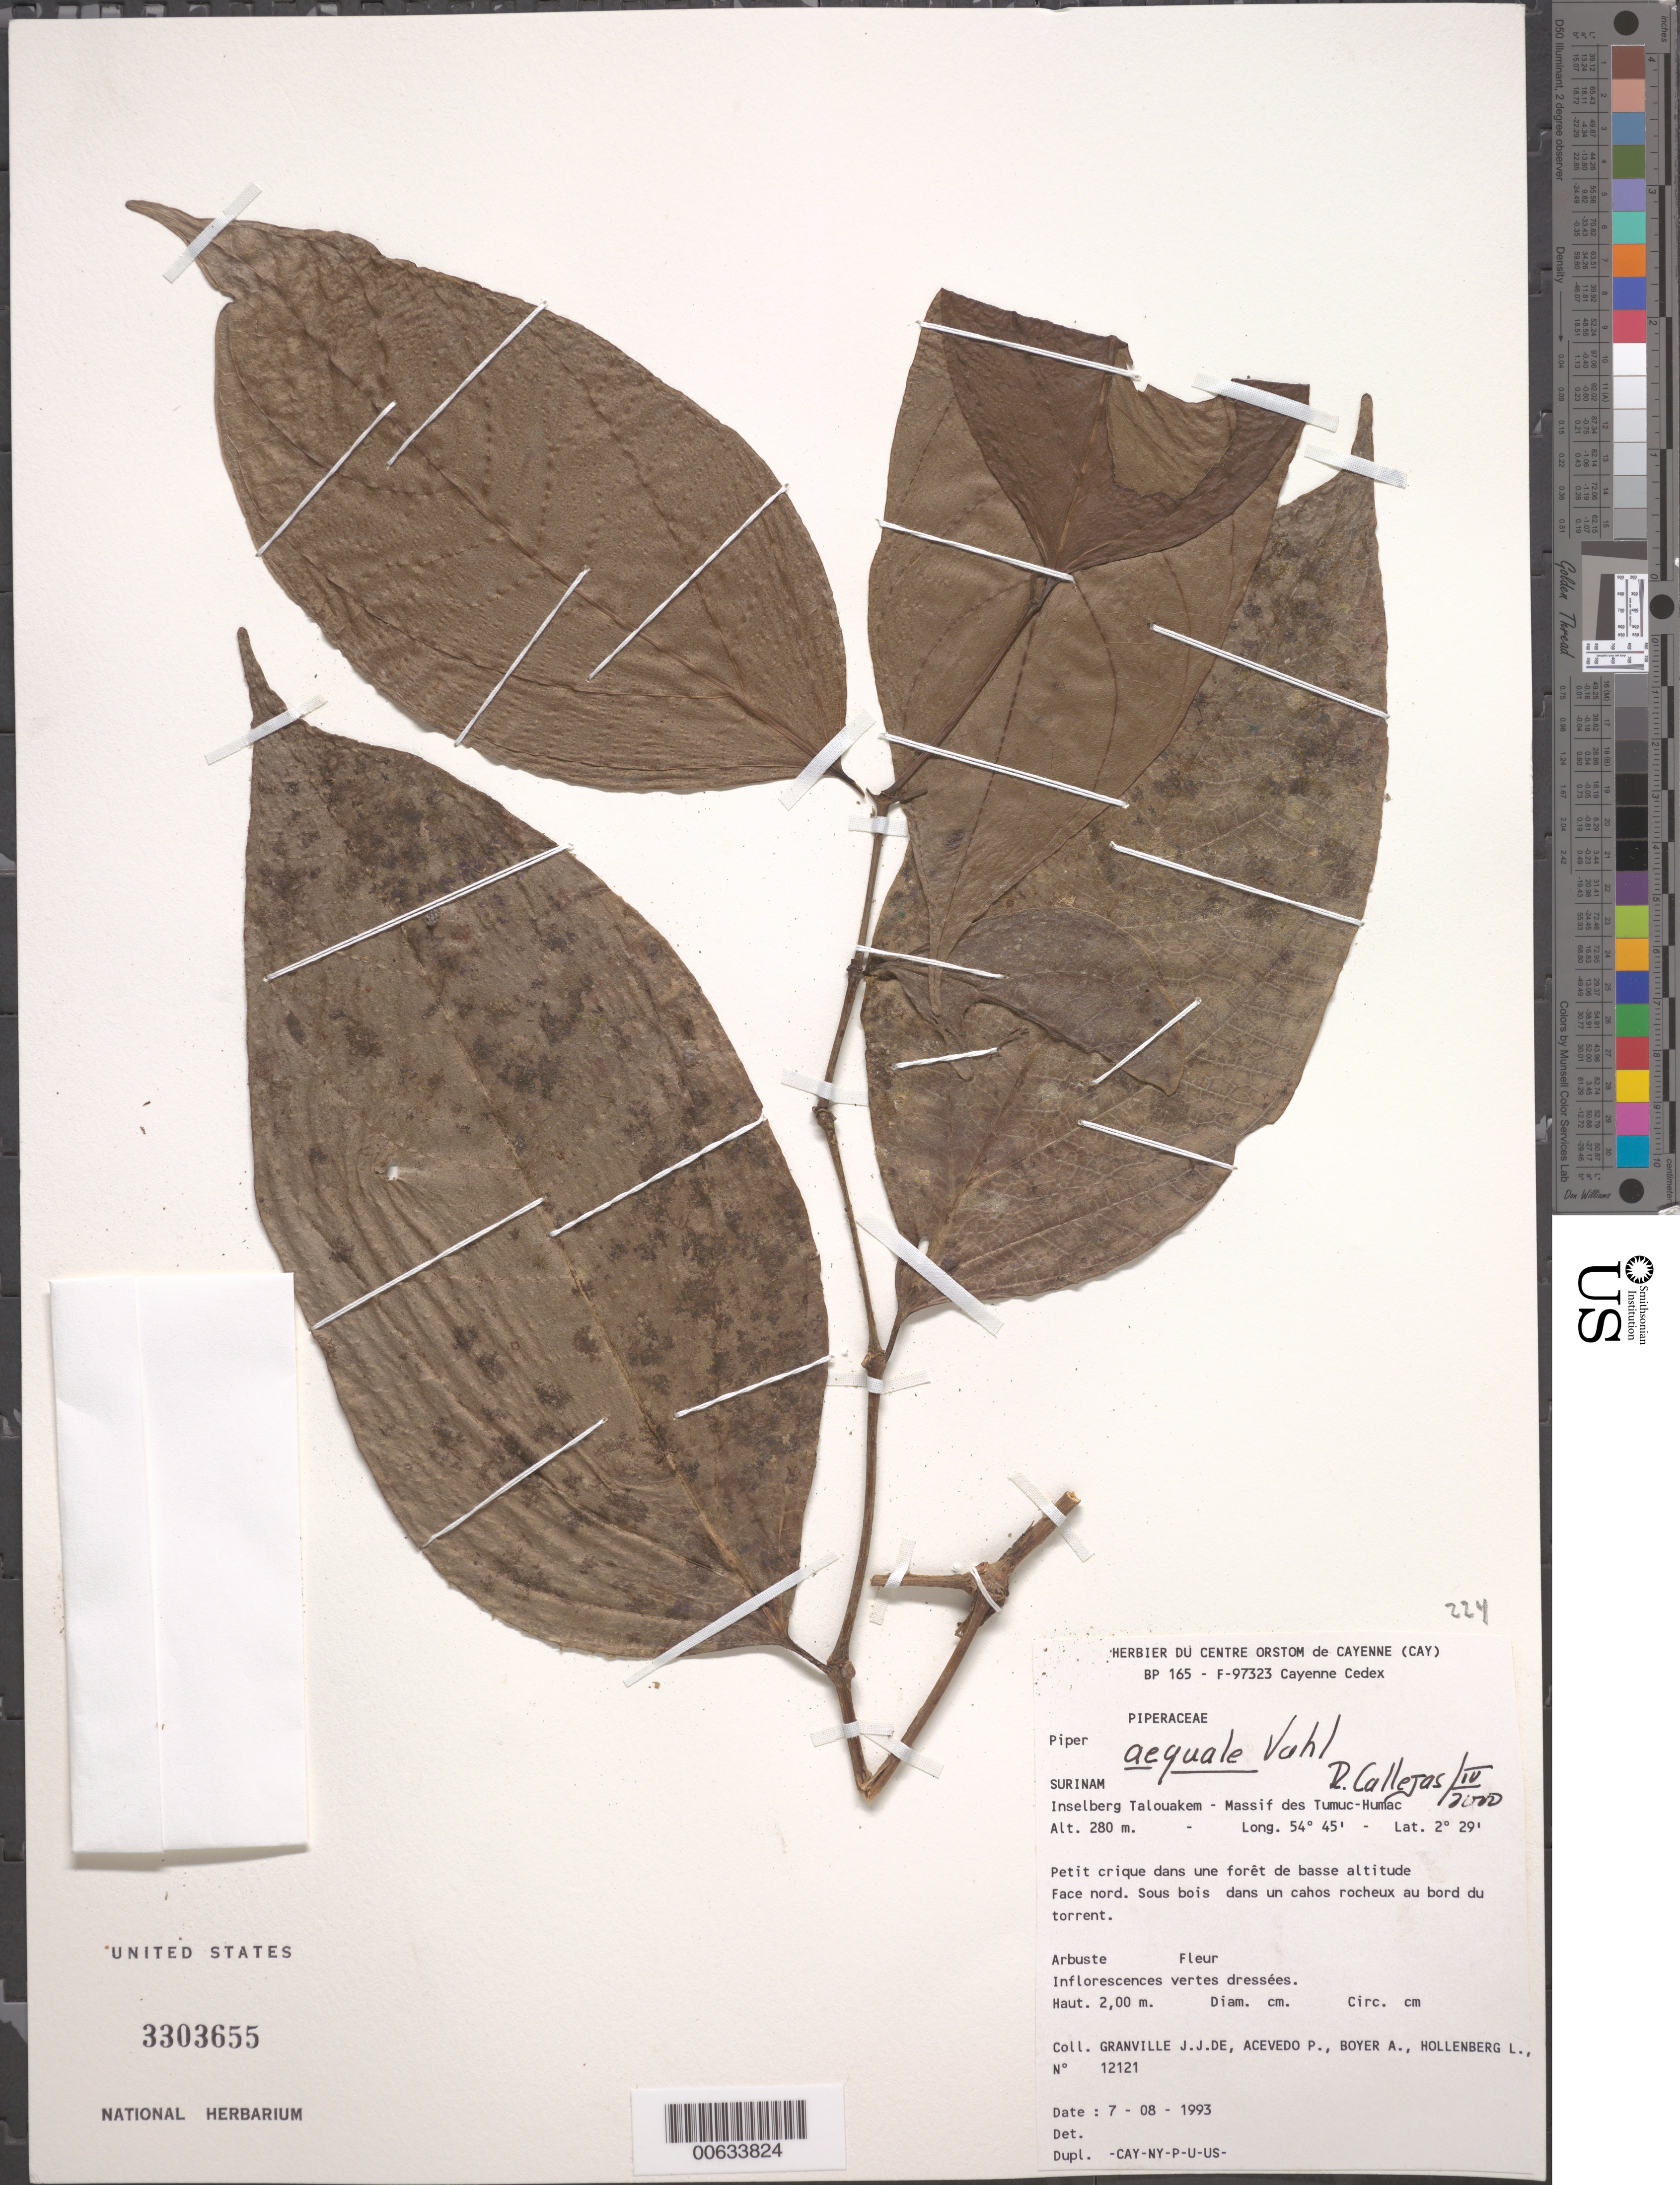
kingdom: Plantae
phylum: Tracheophyta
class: Magnoliopsida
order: Piperales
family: Piperaceae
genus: Piper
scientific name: Piper aequale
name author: Vahl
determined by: Callejas, Ricardo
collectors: J.-J. de Granville, P. Acevedo-Rodr., A. Boyer & L. Hollenberg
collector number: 12121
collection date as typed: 7-Aug-93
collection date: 1993-08-07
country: Suriname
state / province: Sipaliwini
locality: Inselberg Talouakem, Massif des Tumuc-Humac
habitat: Petit crique dans une forêt de basse altitude, face nord. Sous bois dans un cahos rocheux au bord du torrent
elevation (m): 280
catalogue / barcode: US 3303655